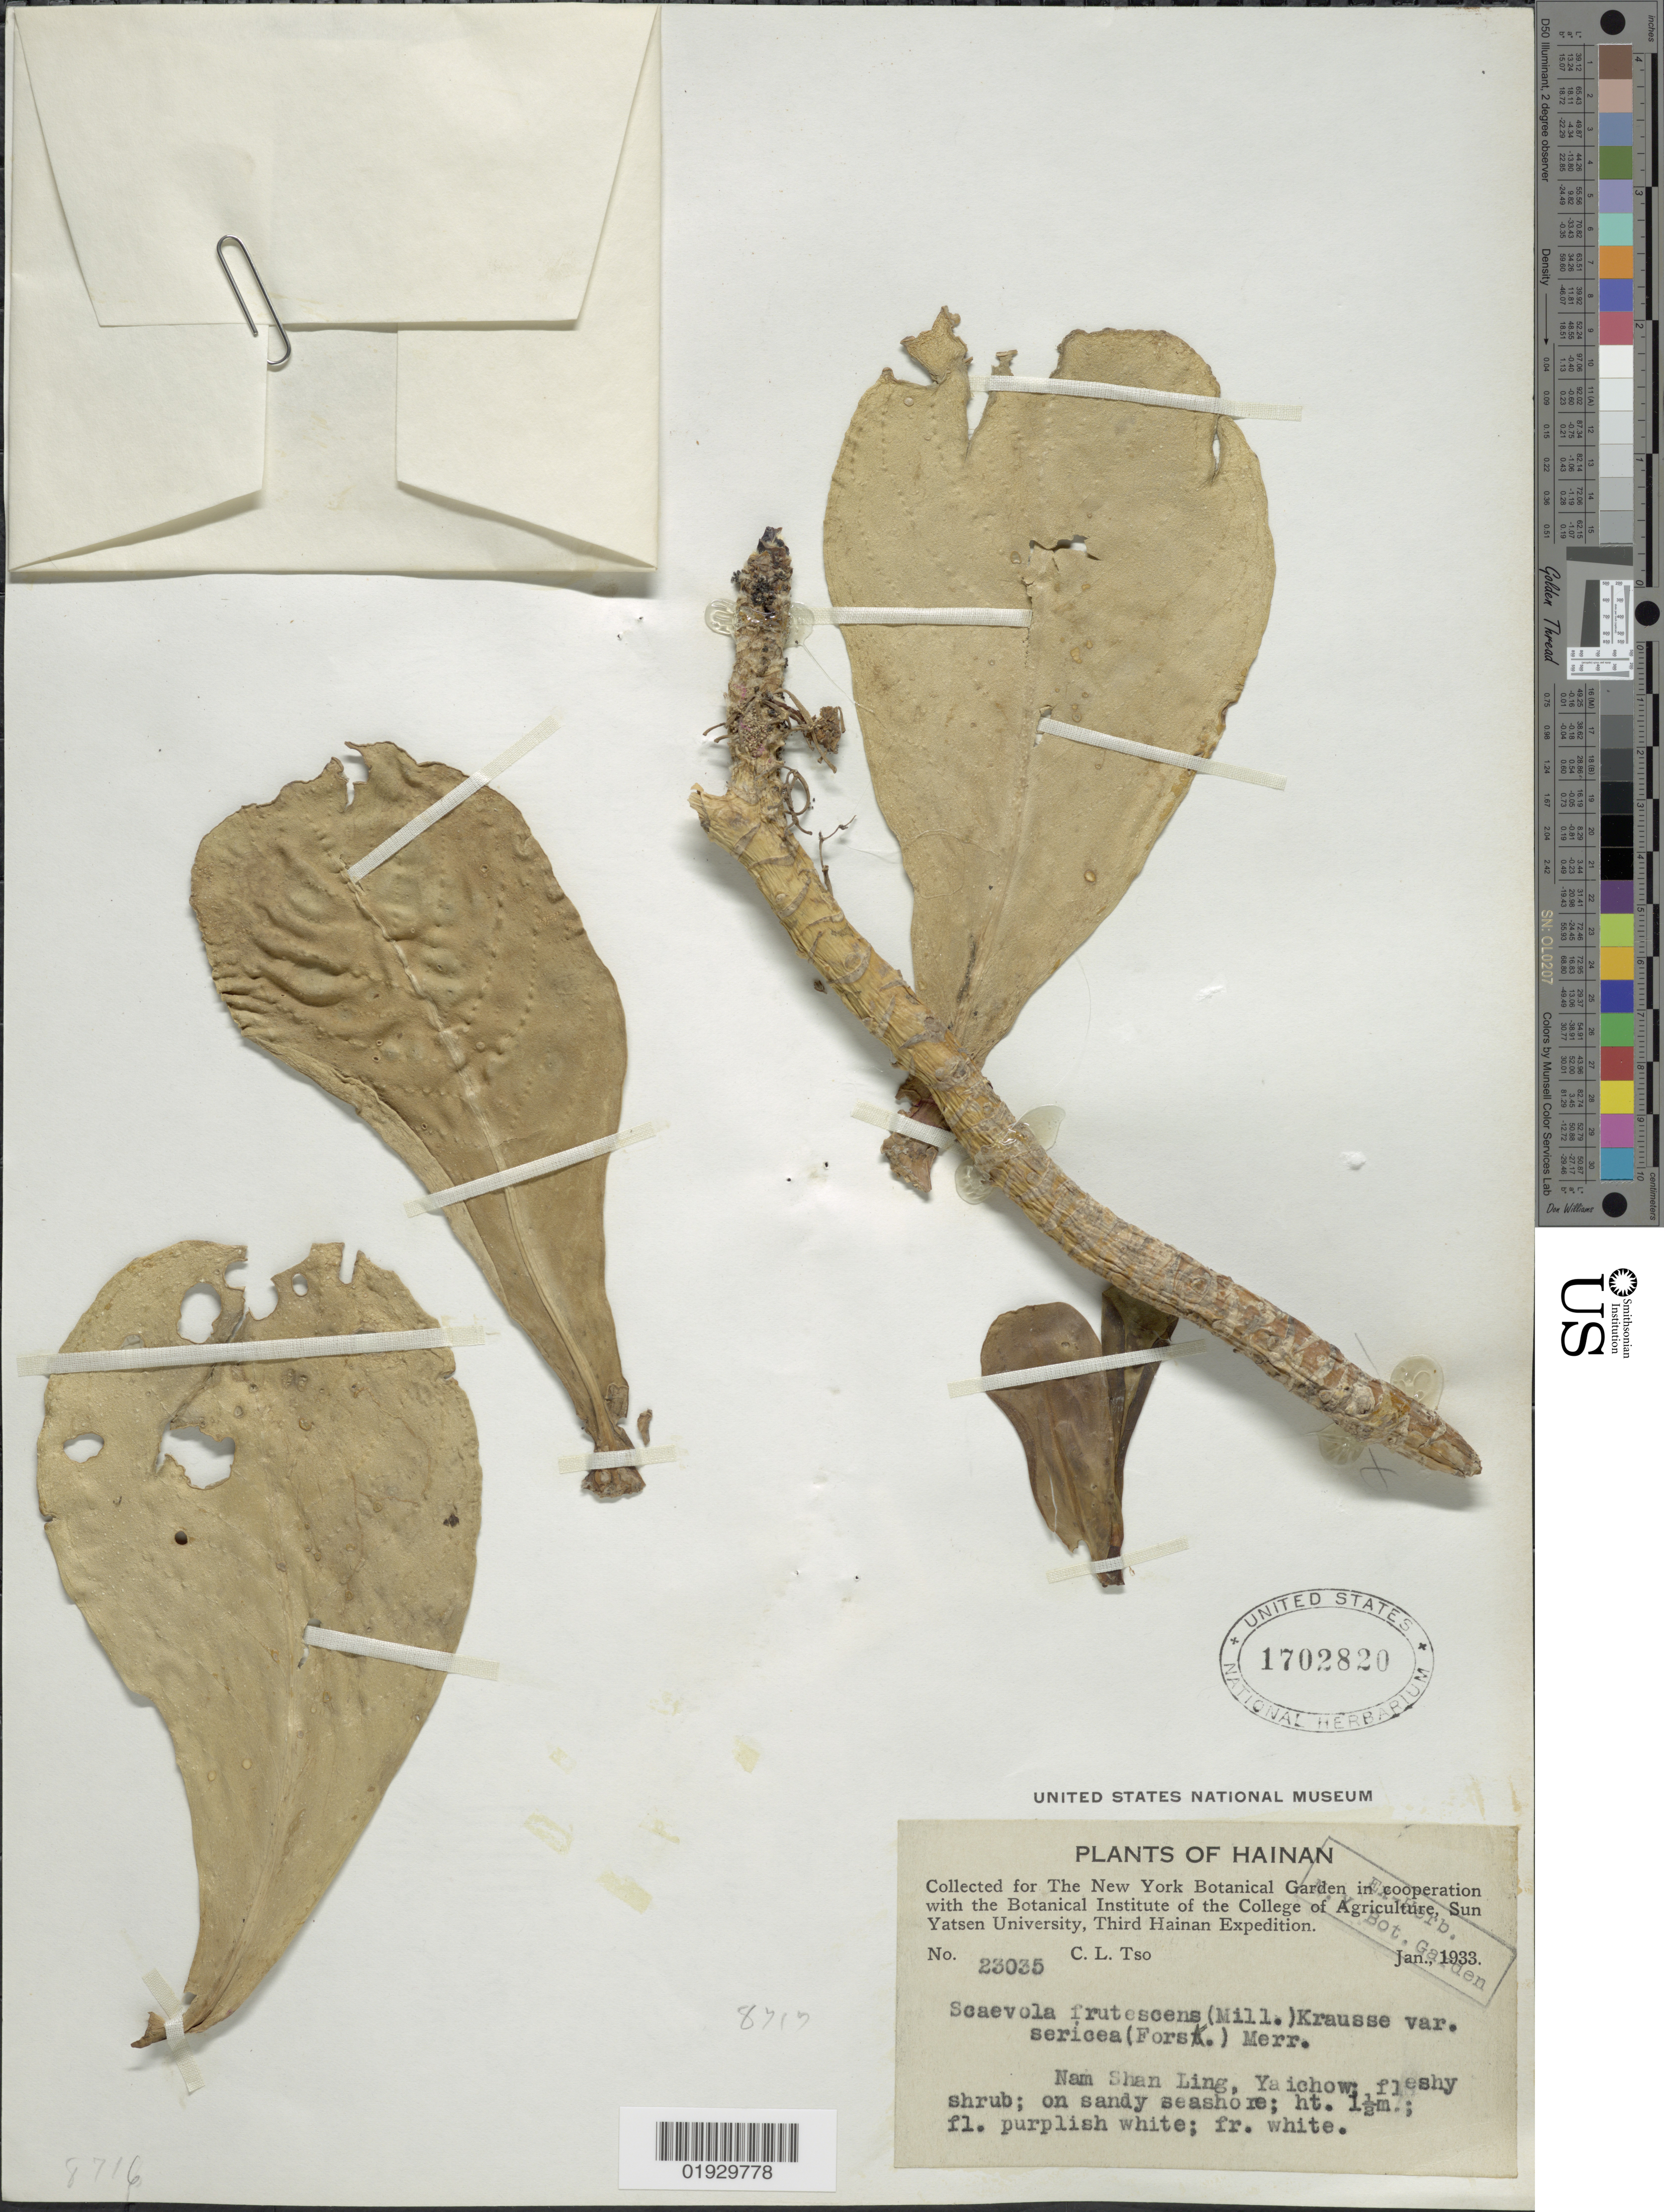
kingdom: Plantae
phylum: Tracheophyta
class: Magnoliopsida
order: Asterales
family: Goodeniaceae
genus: Scaevola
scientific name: Scaevola frutescens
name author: (Mill.) Krause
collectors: C. Tso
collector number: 23035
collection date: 1933-01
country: China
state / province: Hainan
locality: Nam Shan Ling, Yaichow.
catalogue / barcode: US 1702820